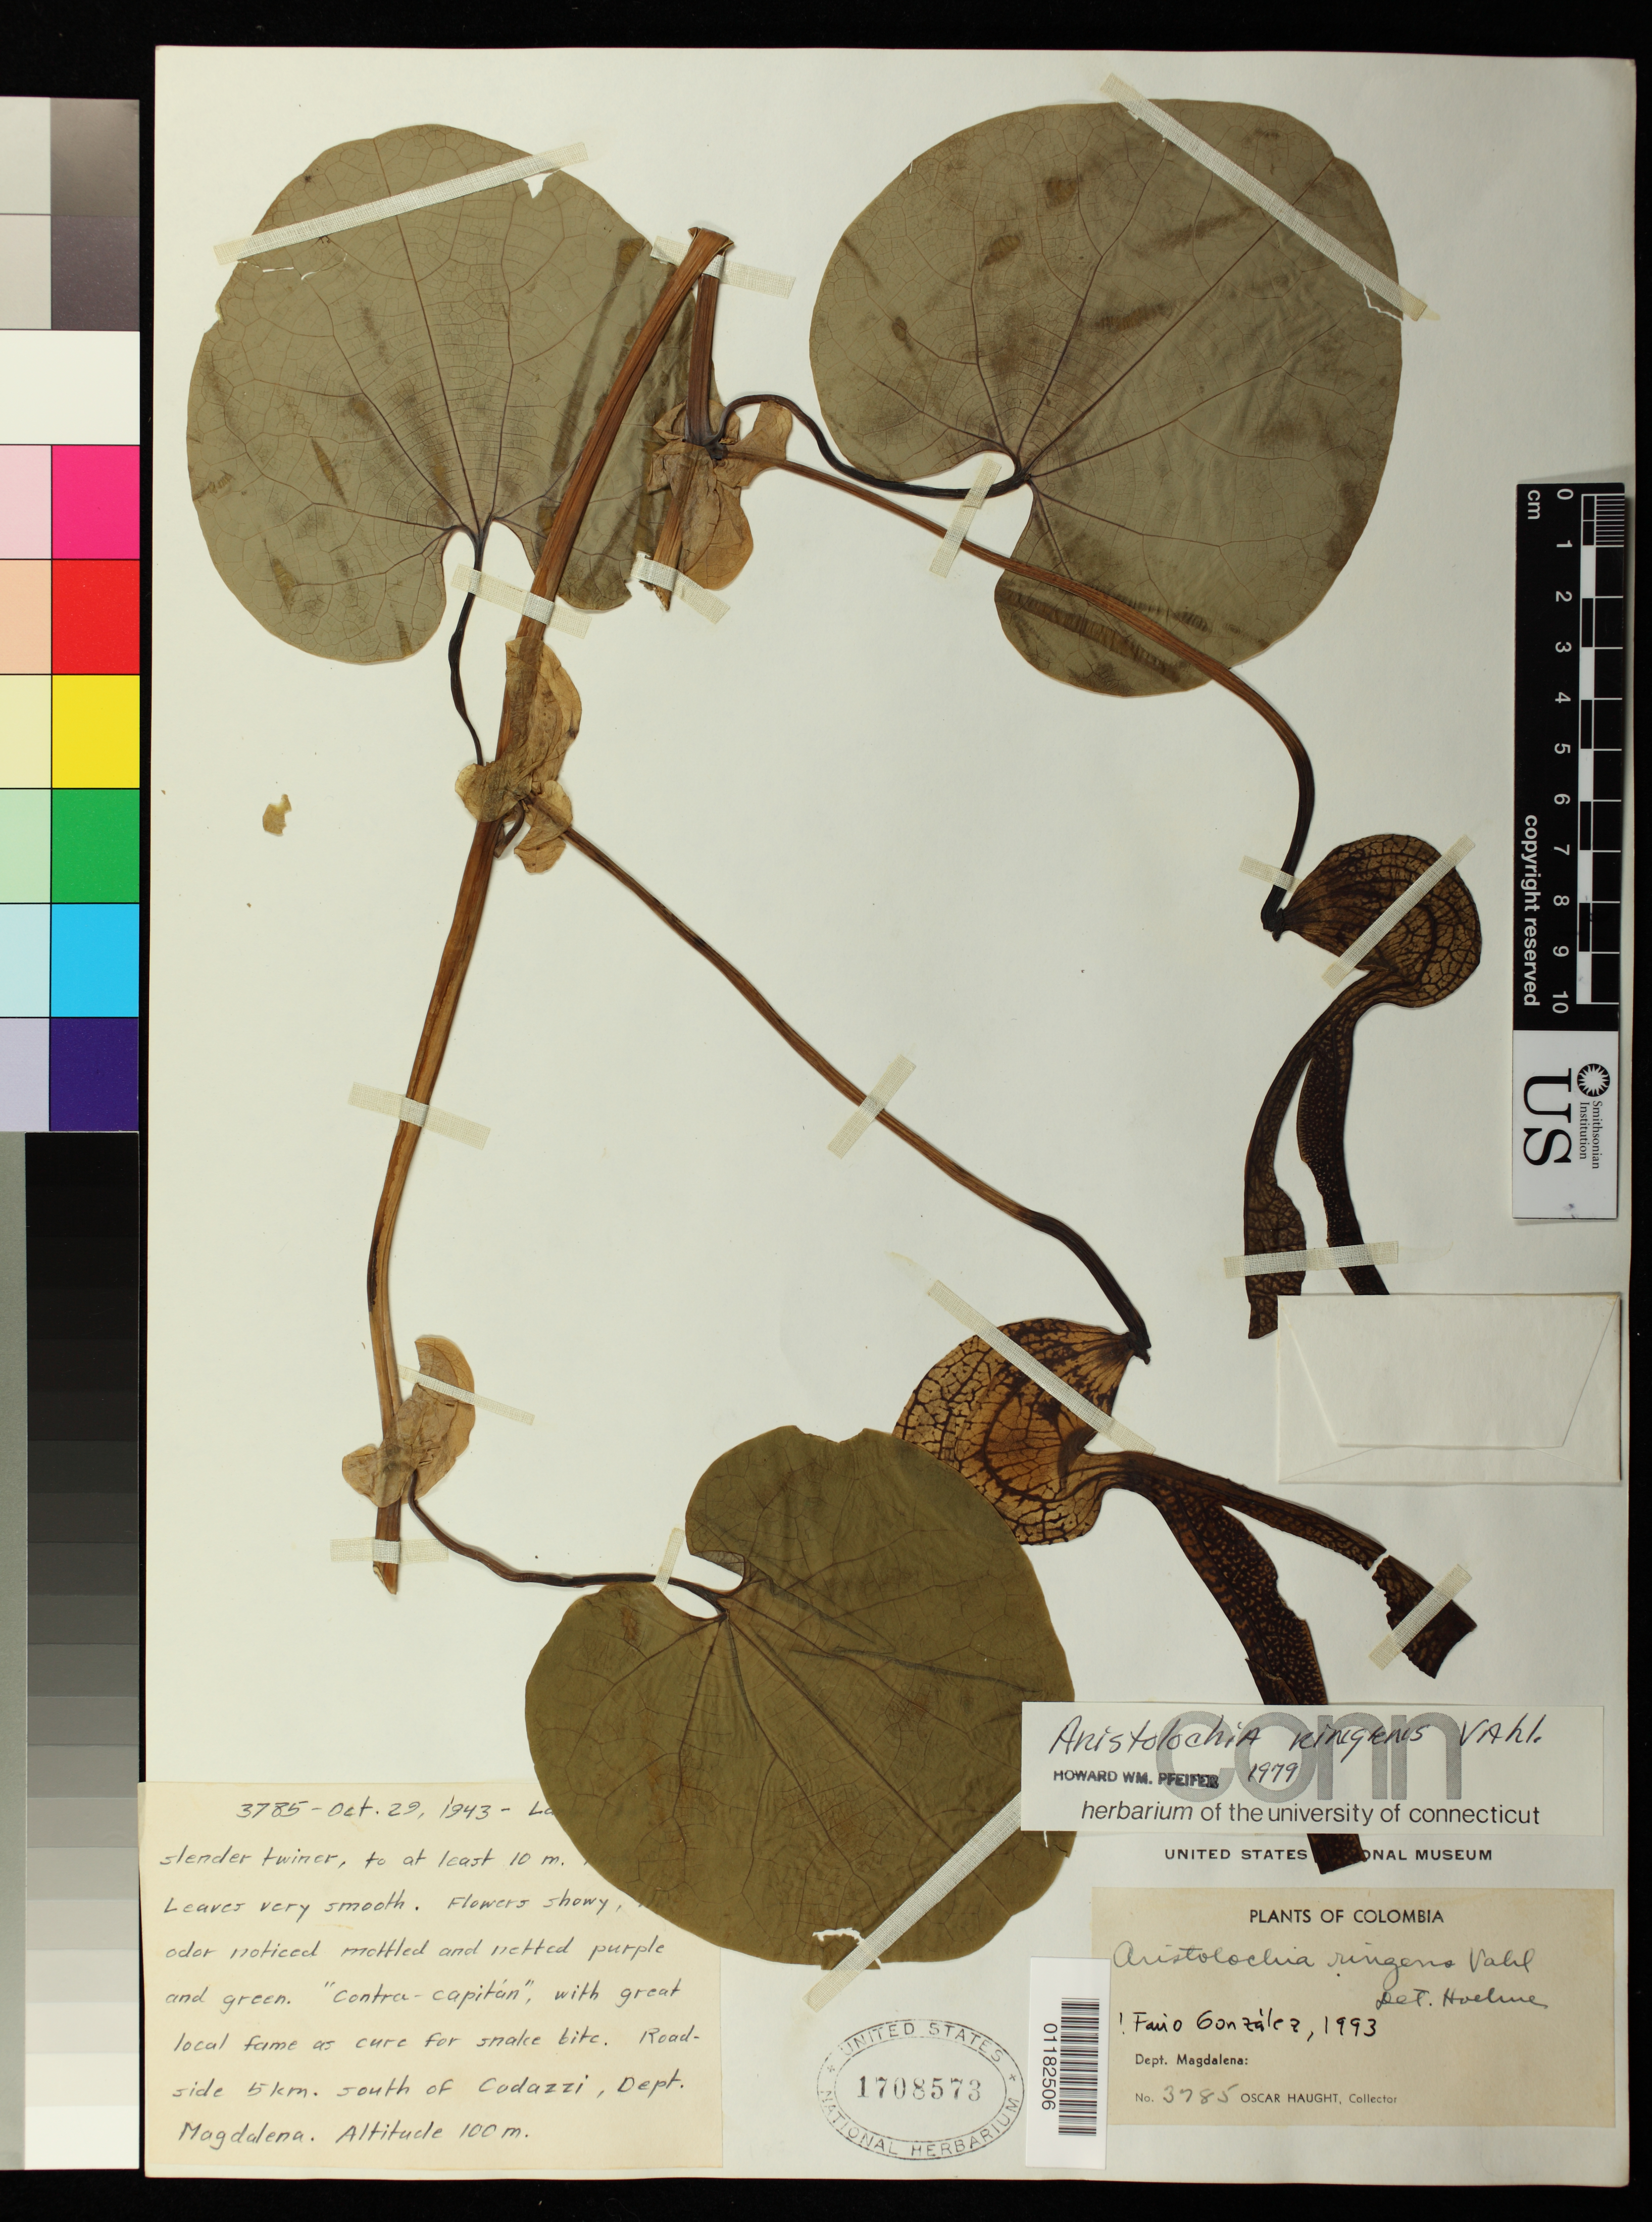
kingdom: Plantae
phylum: Tracheophyta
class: Magnoliopsida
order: Piperales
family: Aristolochiaceae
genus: Aristolochia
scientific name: Aristolochia ringens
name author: Vahl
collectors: O. L. Haught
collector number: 3785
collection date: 1943-10-29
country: Colombia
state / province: Cesar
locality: Roadside 5 km. south of Codazzi.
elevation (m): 100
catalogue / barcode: US 1708573